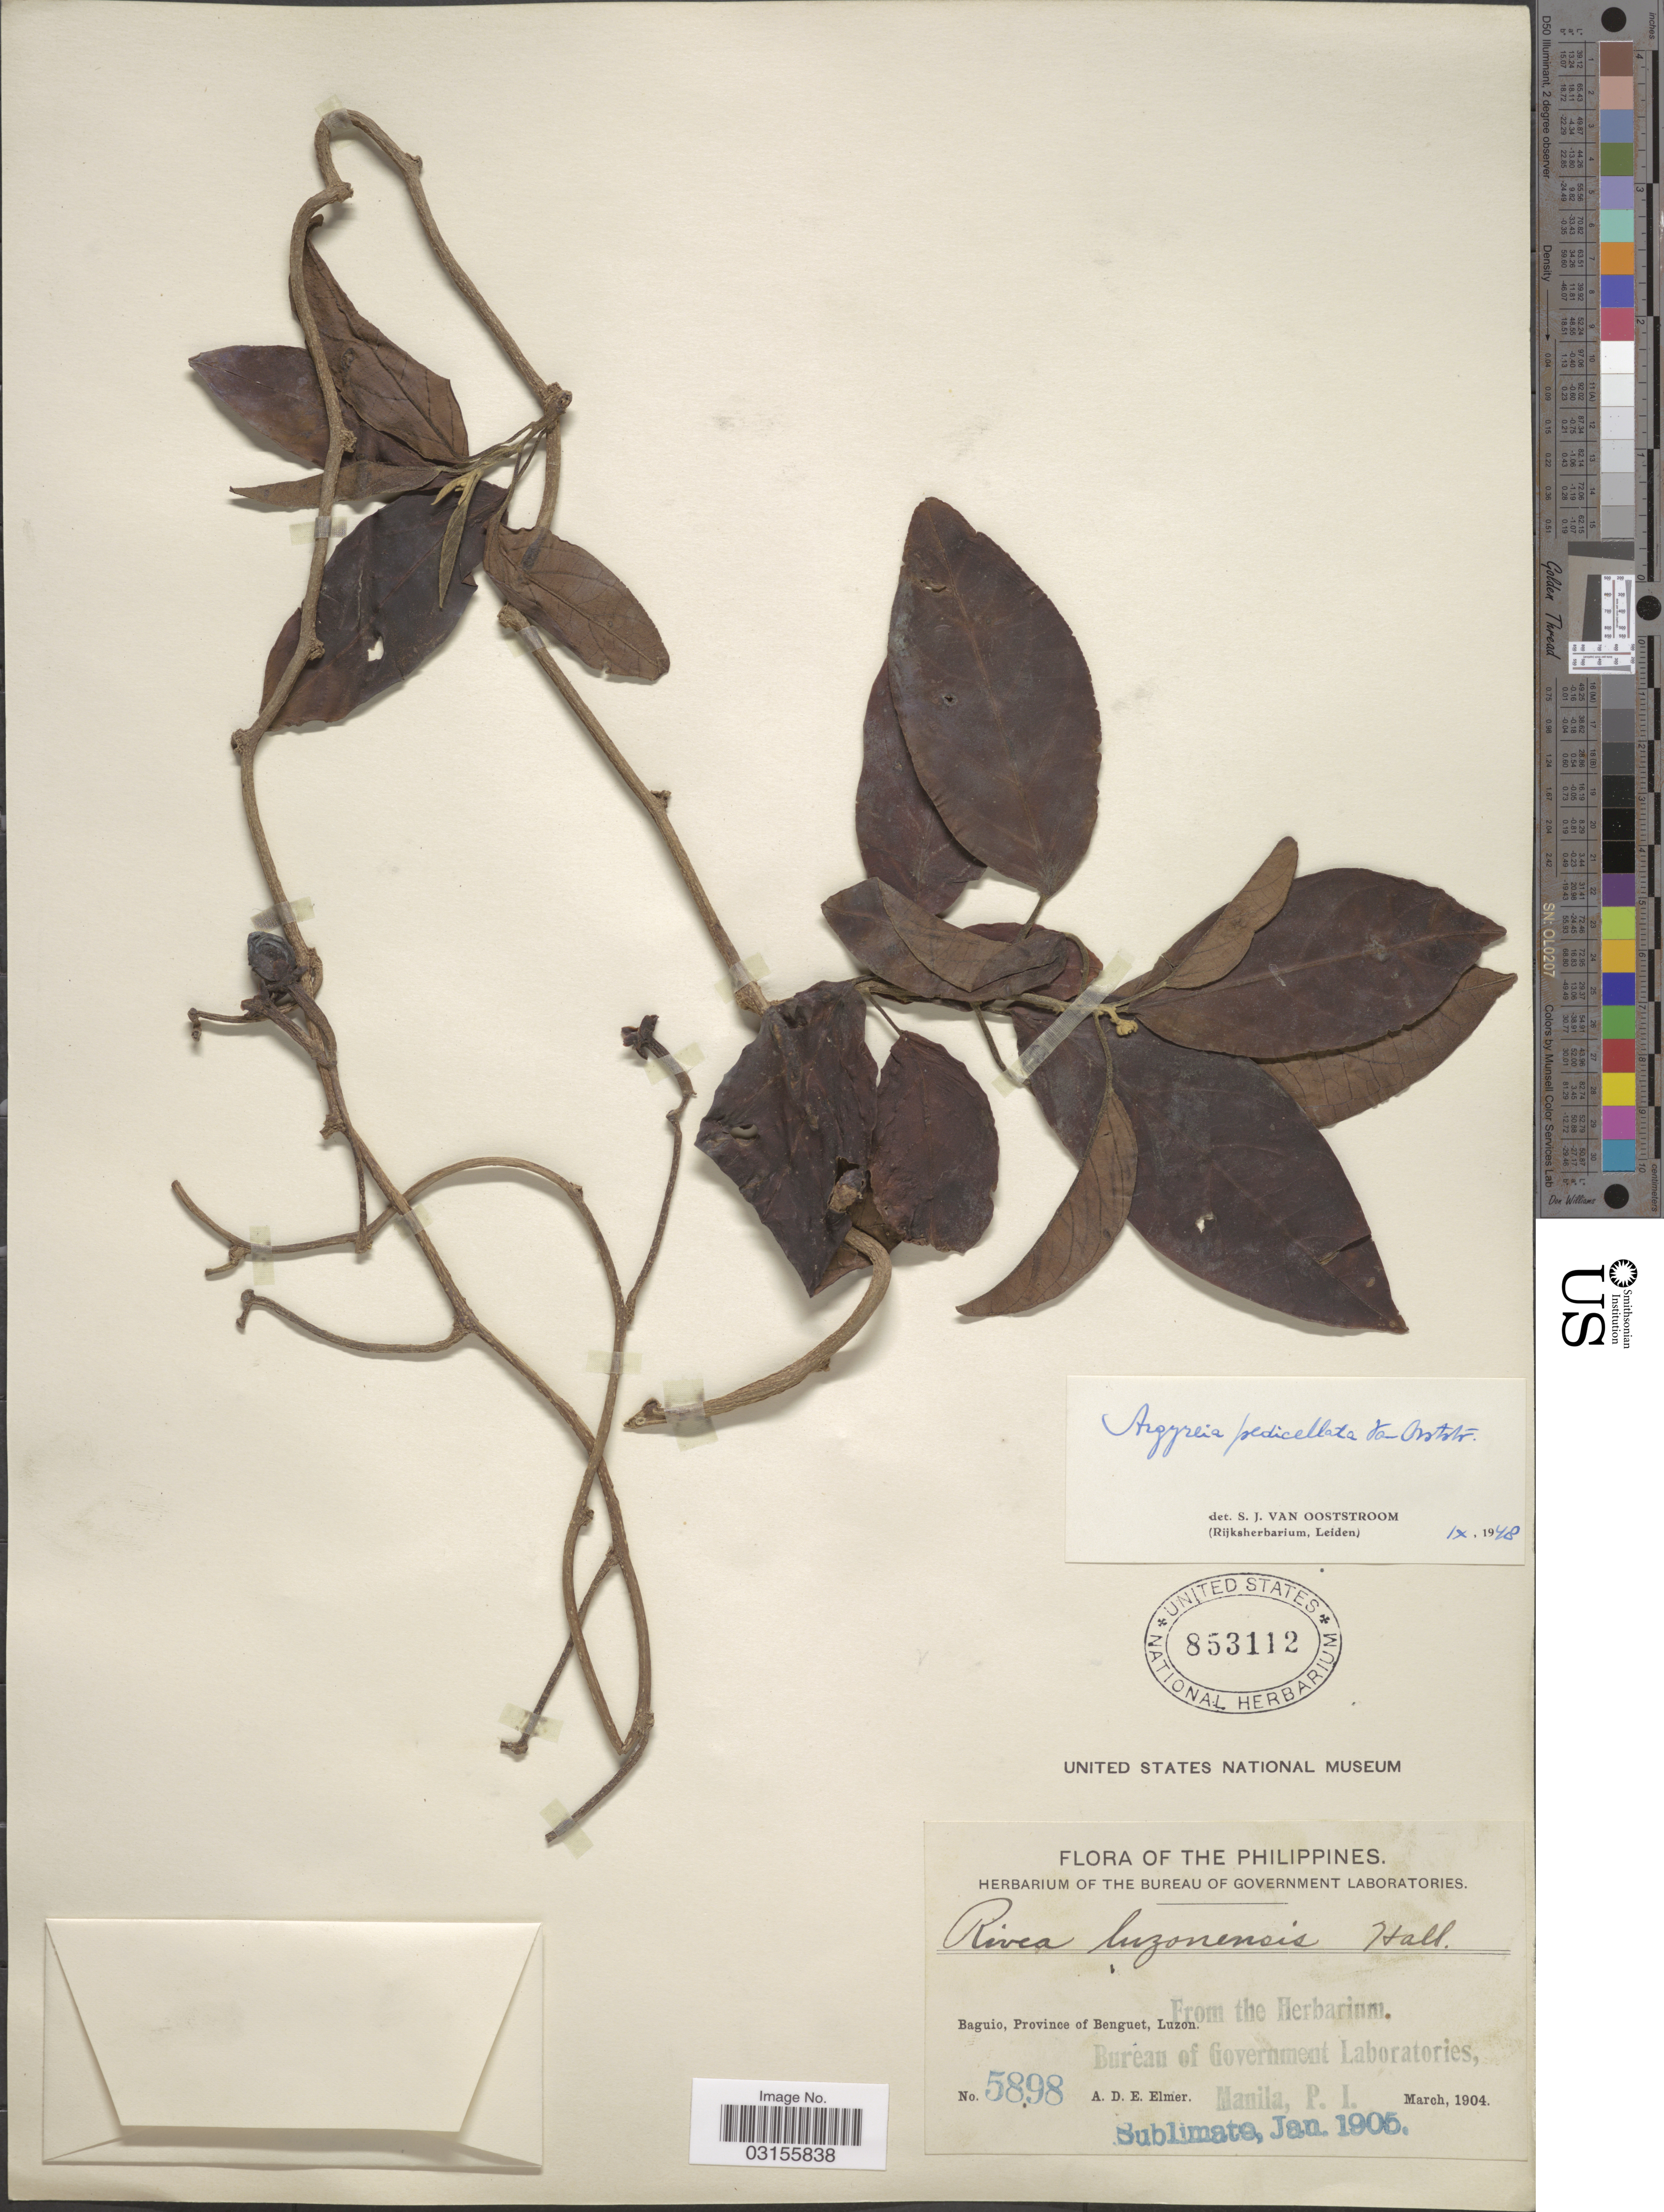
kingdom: Plantae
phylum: Tracheophyta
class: Magnoliopsida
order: Solanales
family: Convolvulaceae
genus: Argyreia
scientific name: Argyreia pedicellata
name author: Ooststr.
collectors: A. D. E. Elmer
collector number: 5898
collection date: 1904-03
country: Philippines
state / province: Cordillera (Administrative Region)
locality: Baguio. Province Benguet. Luzon.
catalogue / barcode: US 853112